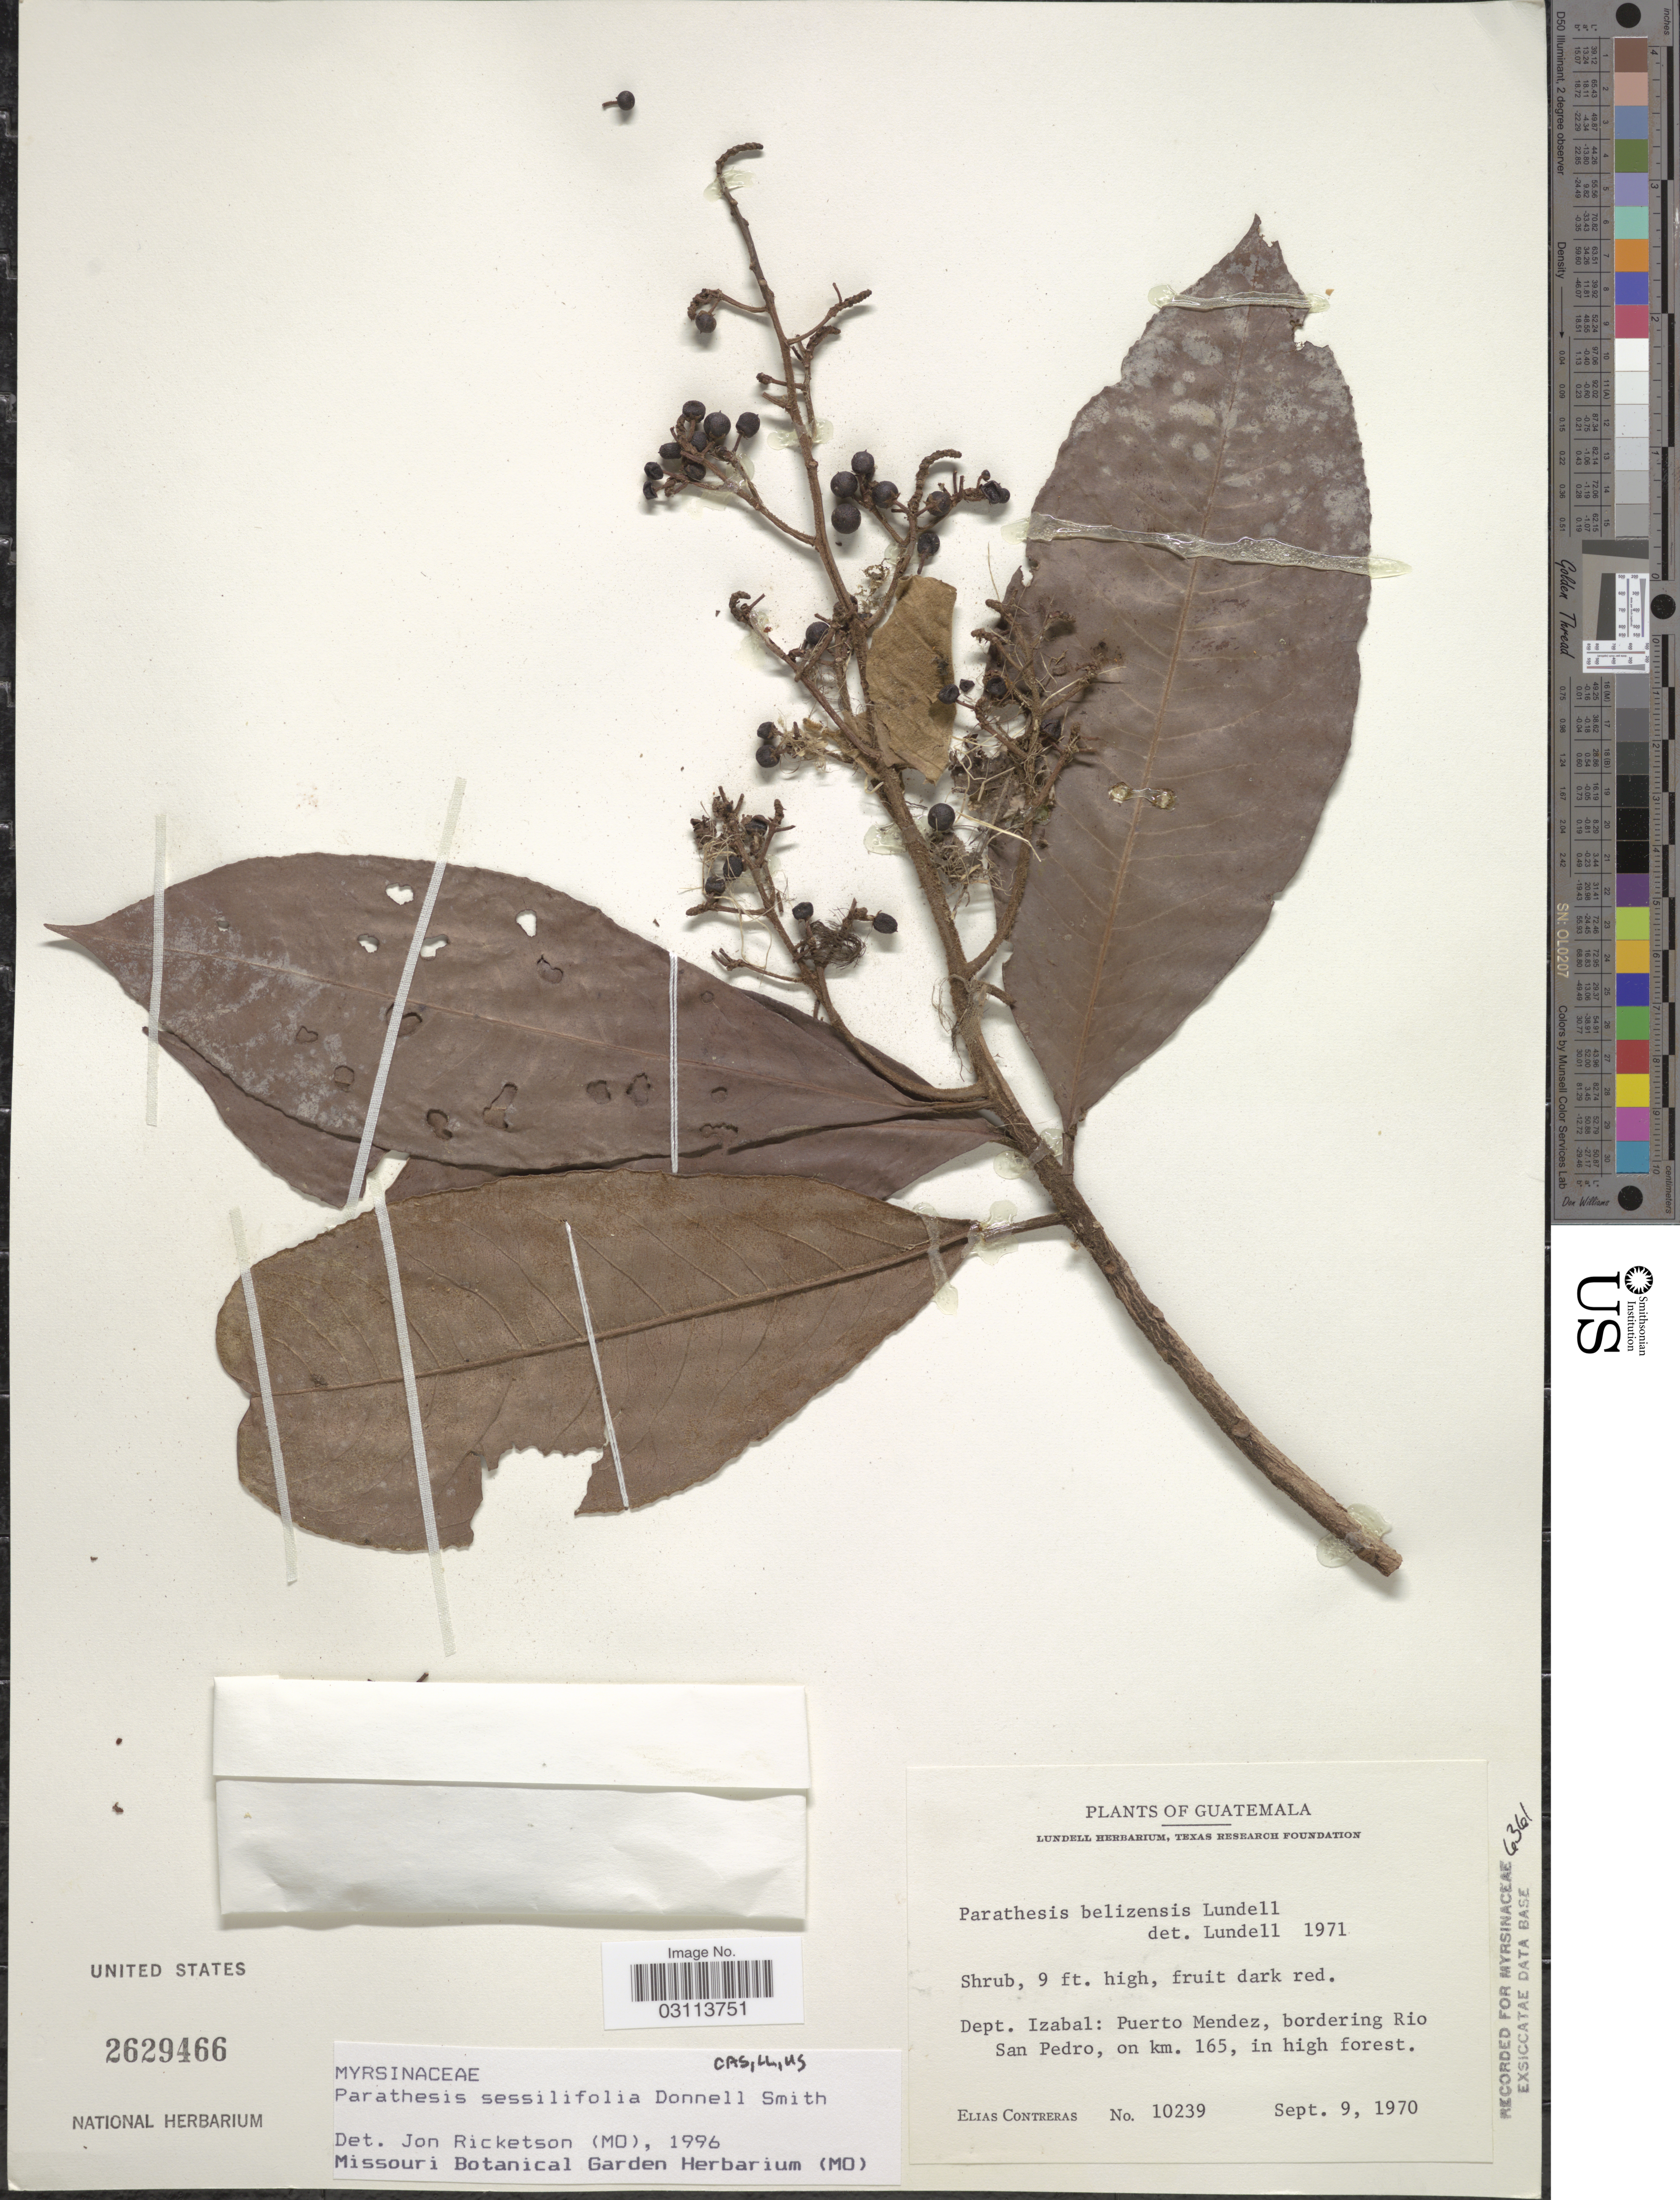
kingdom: Plantae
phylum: Tracheophyta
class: Magnoliopsida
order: Ericales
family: Primulaceae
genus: Parathesis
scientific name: Parathesis sessilifolia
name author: Donn. Sm.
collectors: E. Contreras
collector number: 10239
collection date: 1970-09-09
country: Guatemala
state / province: Izabal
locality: Dept. Izabal: Puerto Mendez, bordering Rio San Pedro, on km. 165, in high forest.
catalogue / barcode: US 2629466